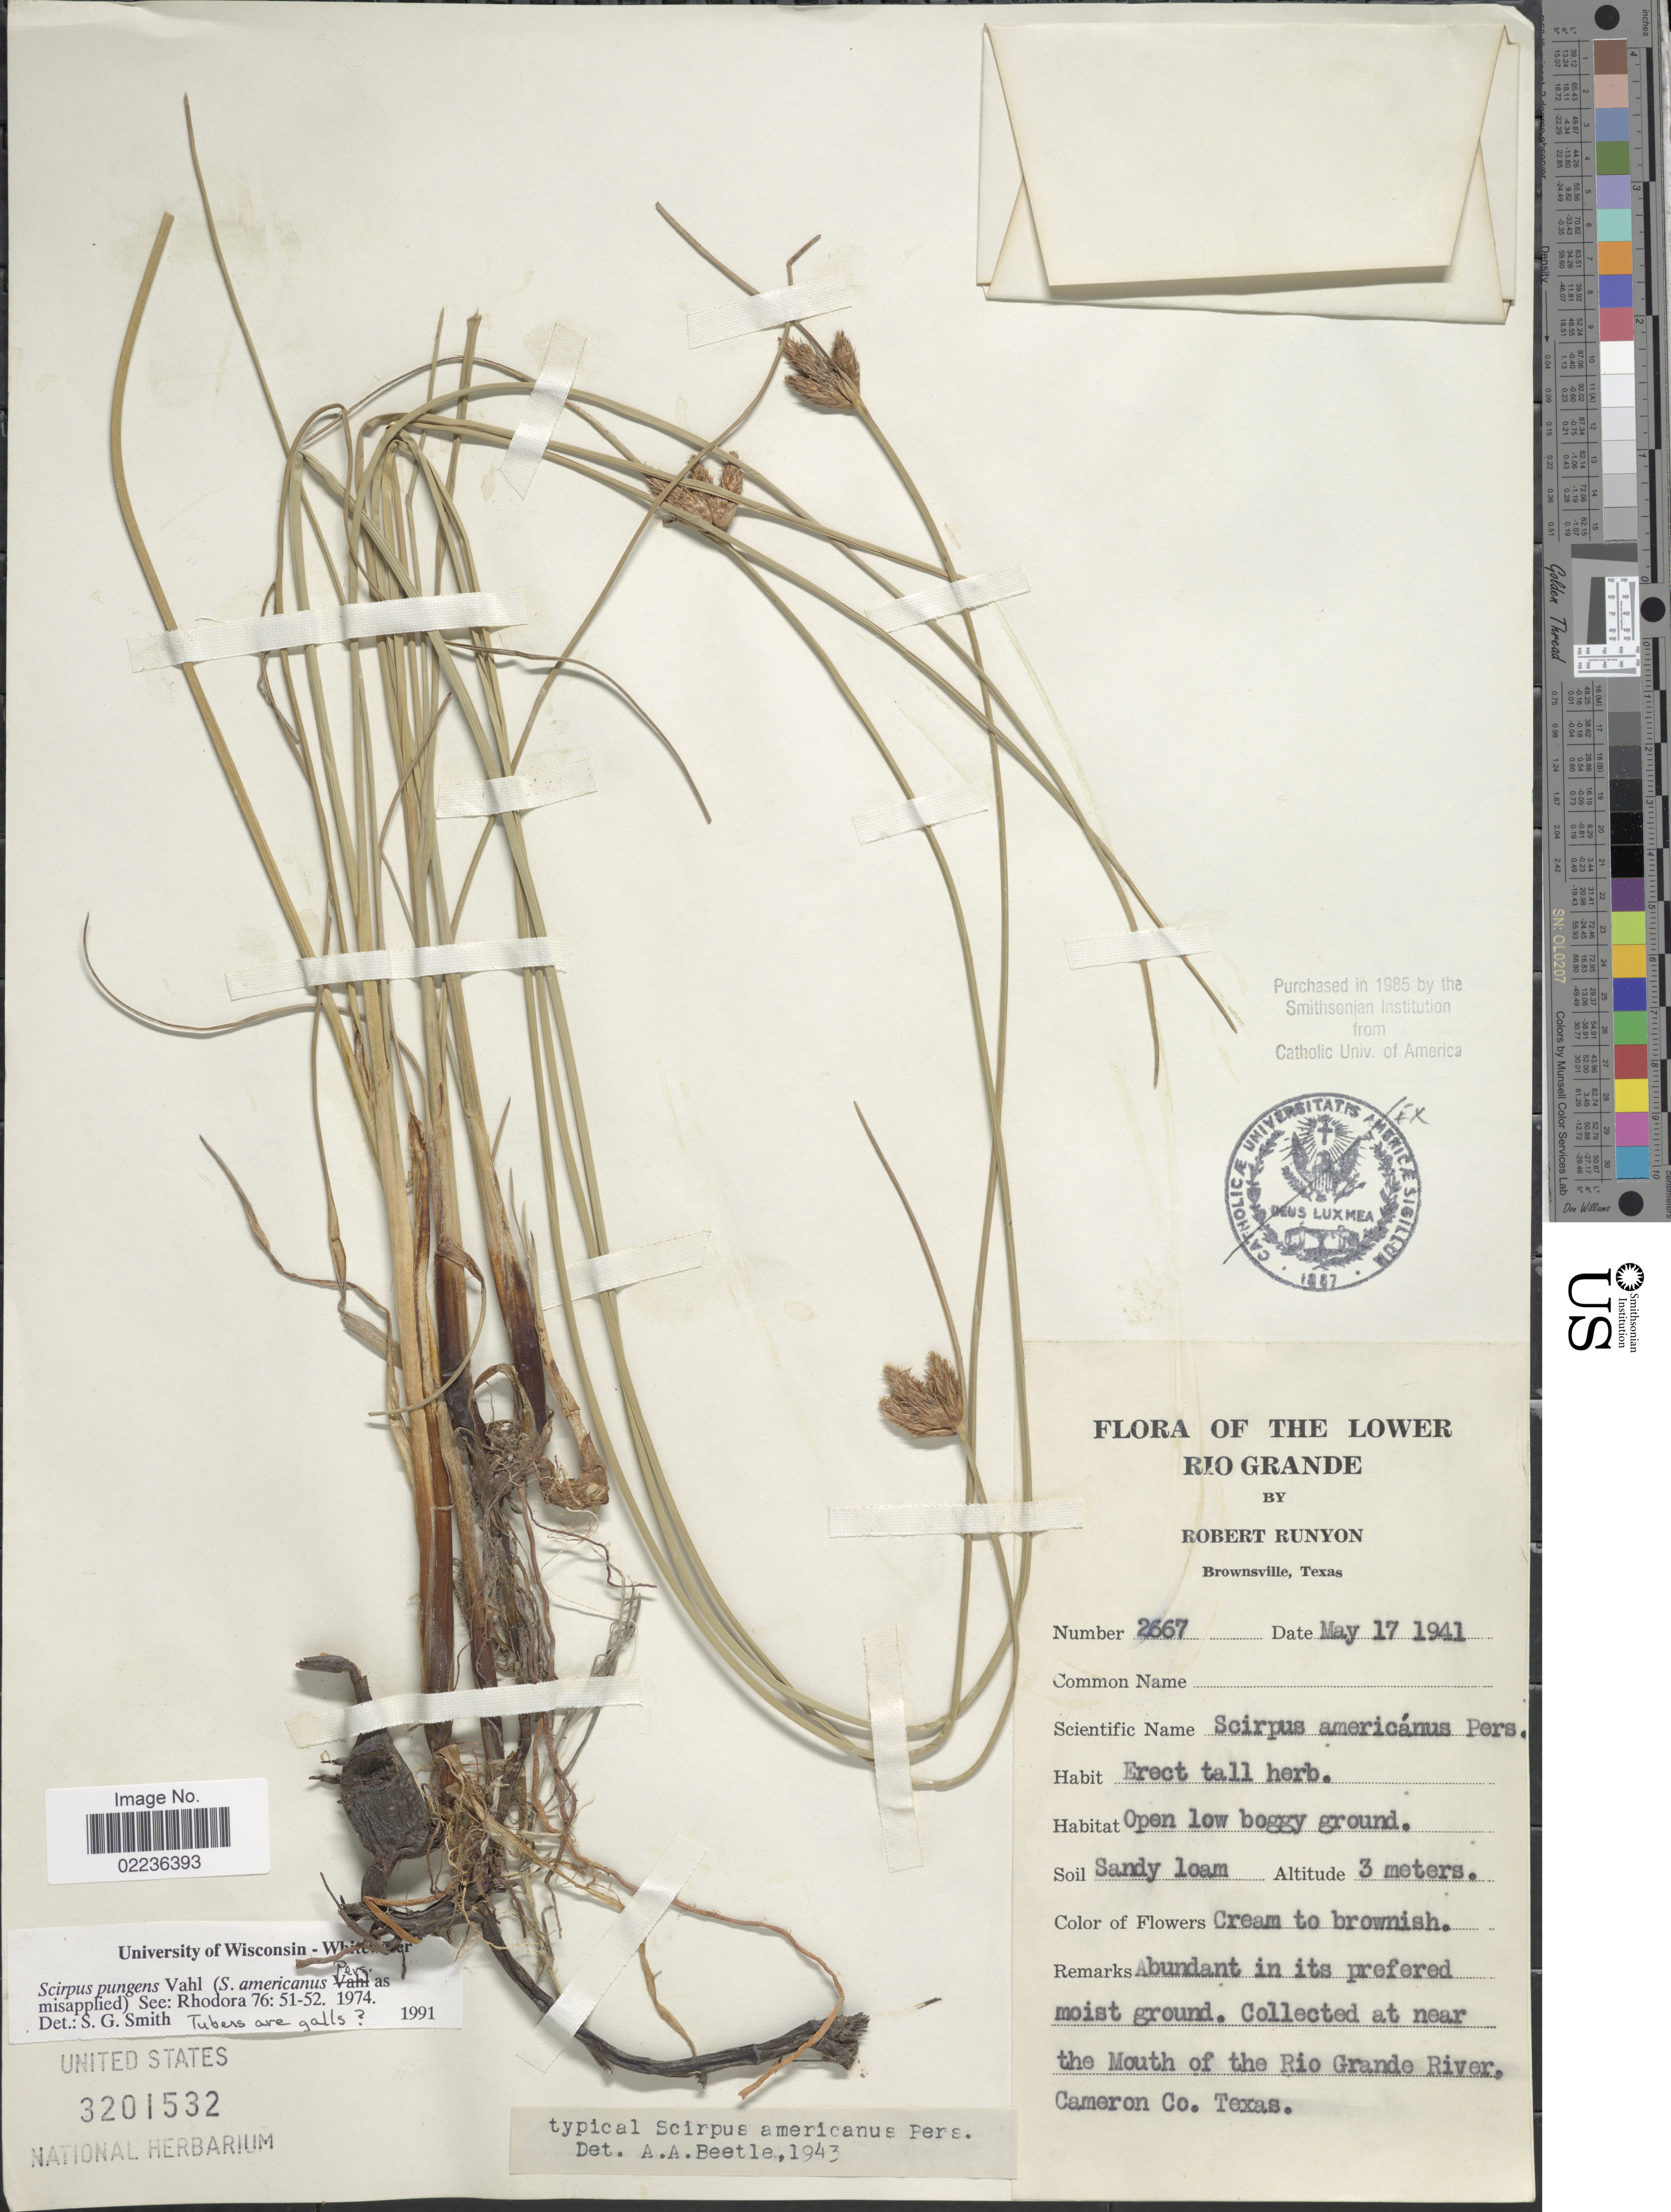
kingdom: Plantae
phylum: Tracheophyta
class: Liliopsida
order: Poales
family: Cyperaceae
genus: Schoenoplectus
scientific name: Schoenoplectus pungens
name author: (Vahl) Palla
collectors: R. Runyon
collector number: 2667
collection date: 1941-05-17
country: United States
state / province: Texas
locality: Lower Rio Grande, near the mouth of the Rio Grande River, Cameron Co.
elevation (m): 3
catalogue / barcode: US 3201532